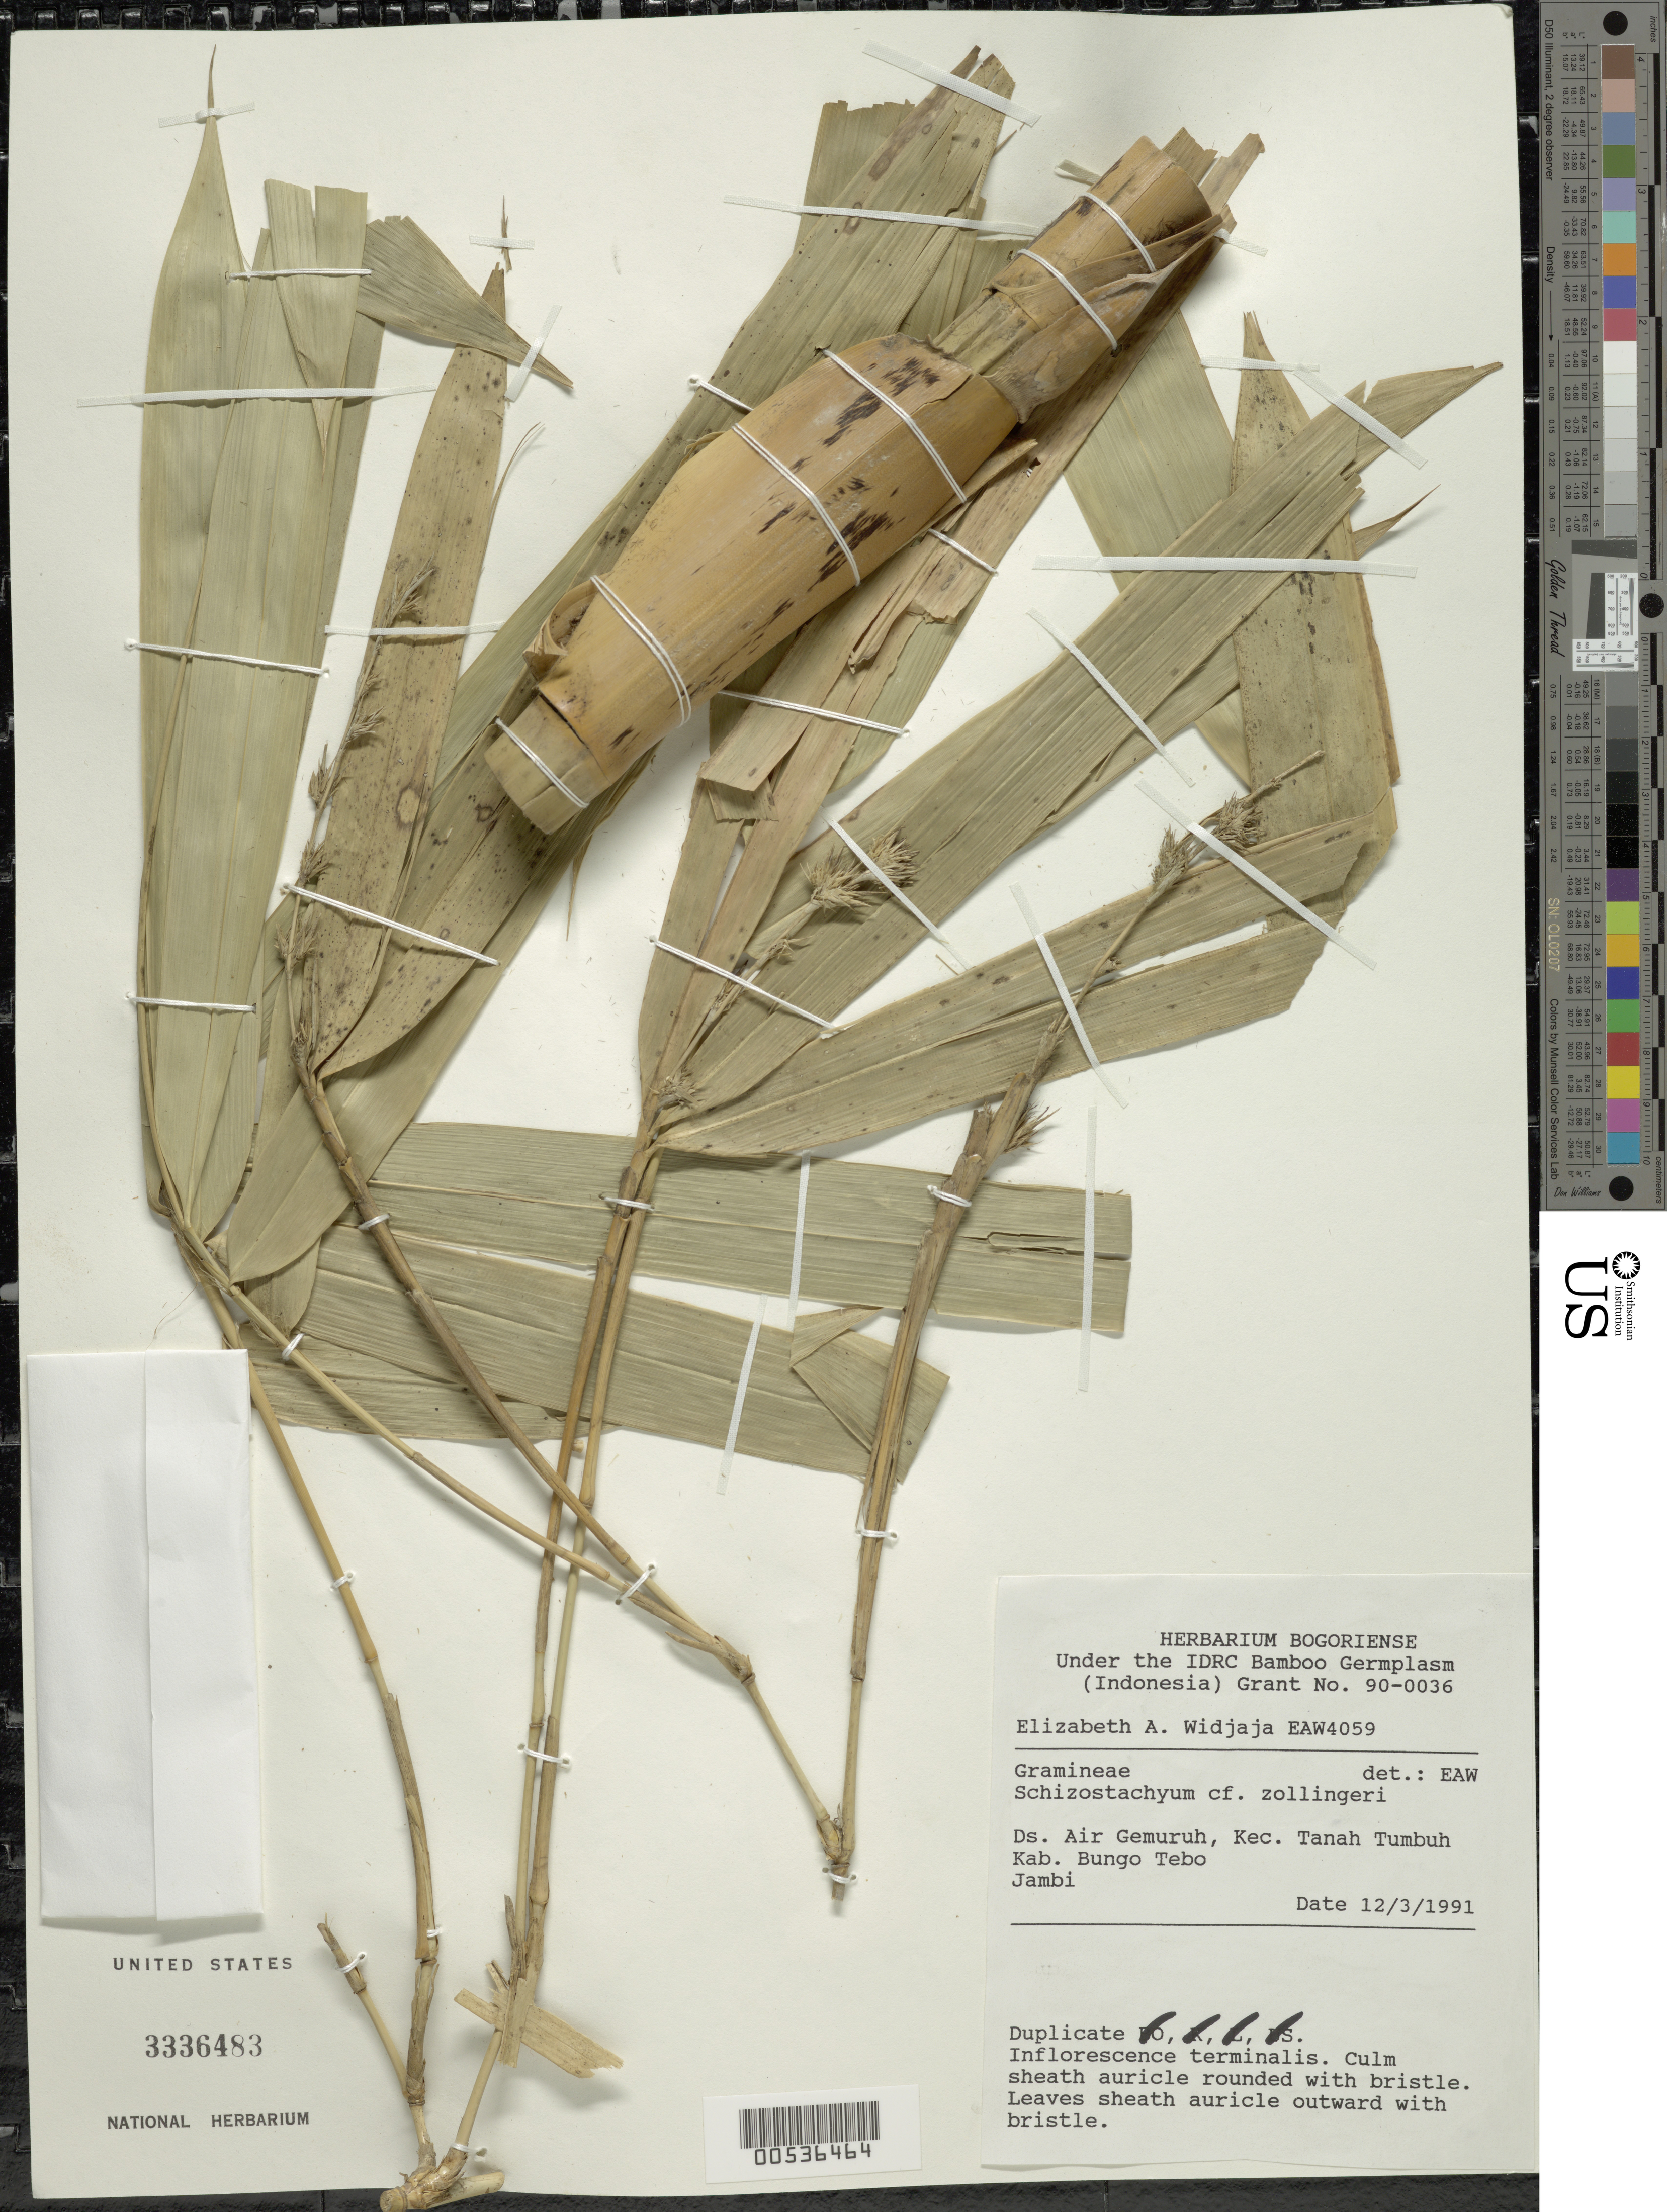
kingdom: Plantae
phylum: Tracheophyta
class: Liliopsida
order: Poales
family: Poaceae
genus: Schizostachyum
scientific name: Schizostachyum zollingeri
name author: Steud.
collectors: E. A. Widjaja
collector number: Eaw4059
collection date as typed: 12 Mar 1991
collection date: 1991-03-12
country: Indonesia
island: Sumatra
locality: Jambi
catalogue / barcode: US 3336483